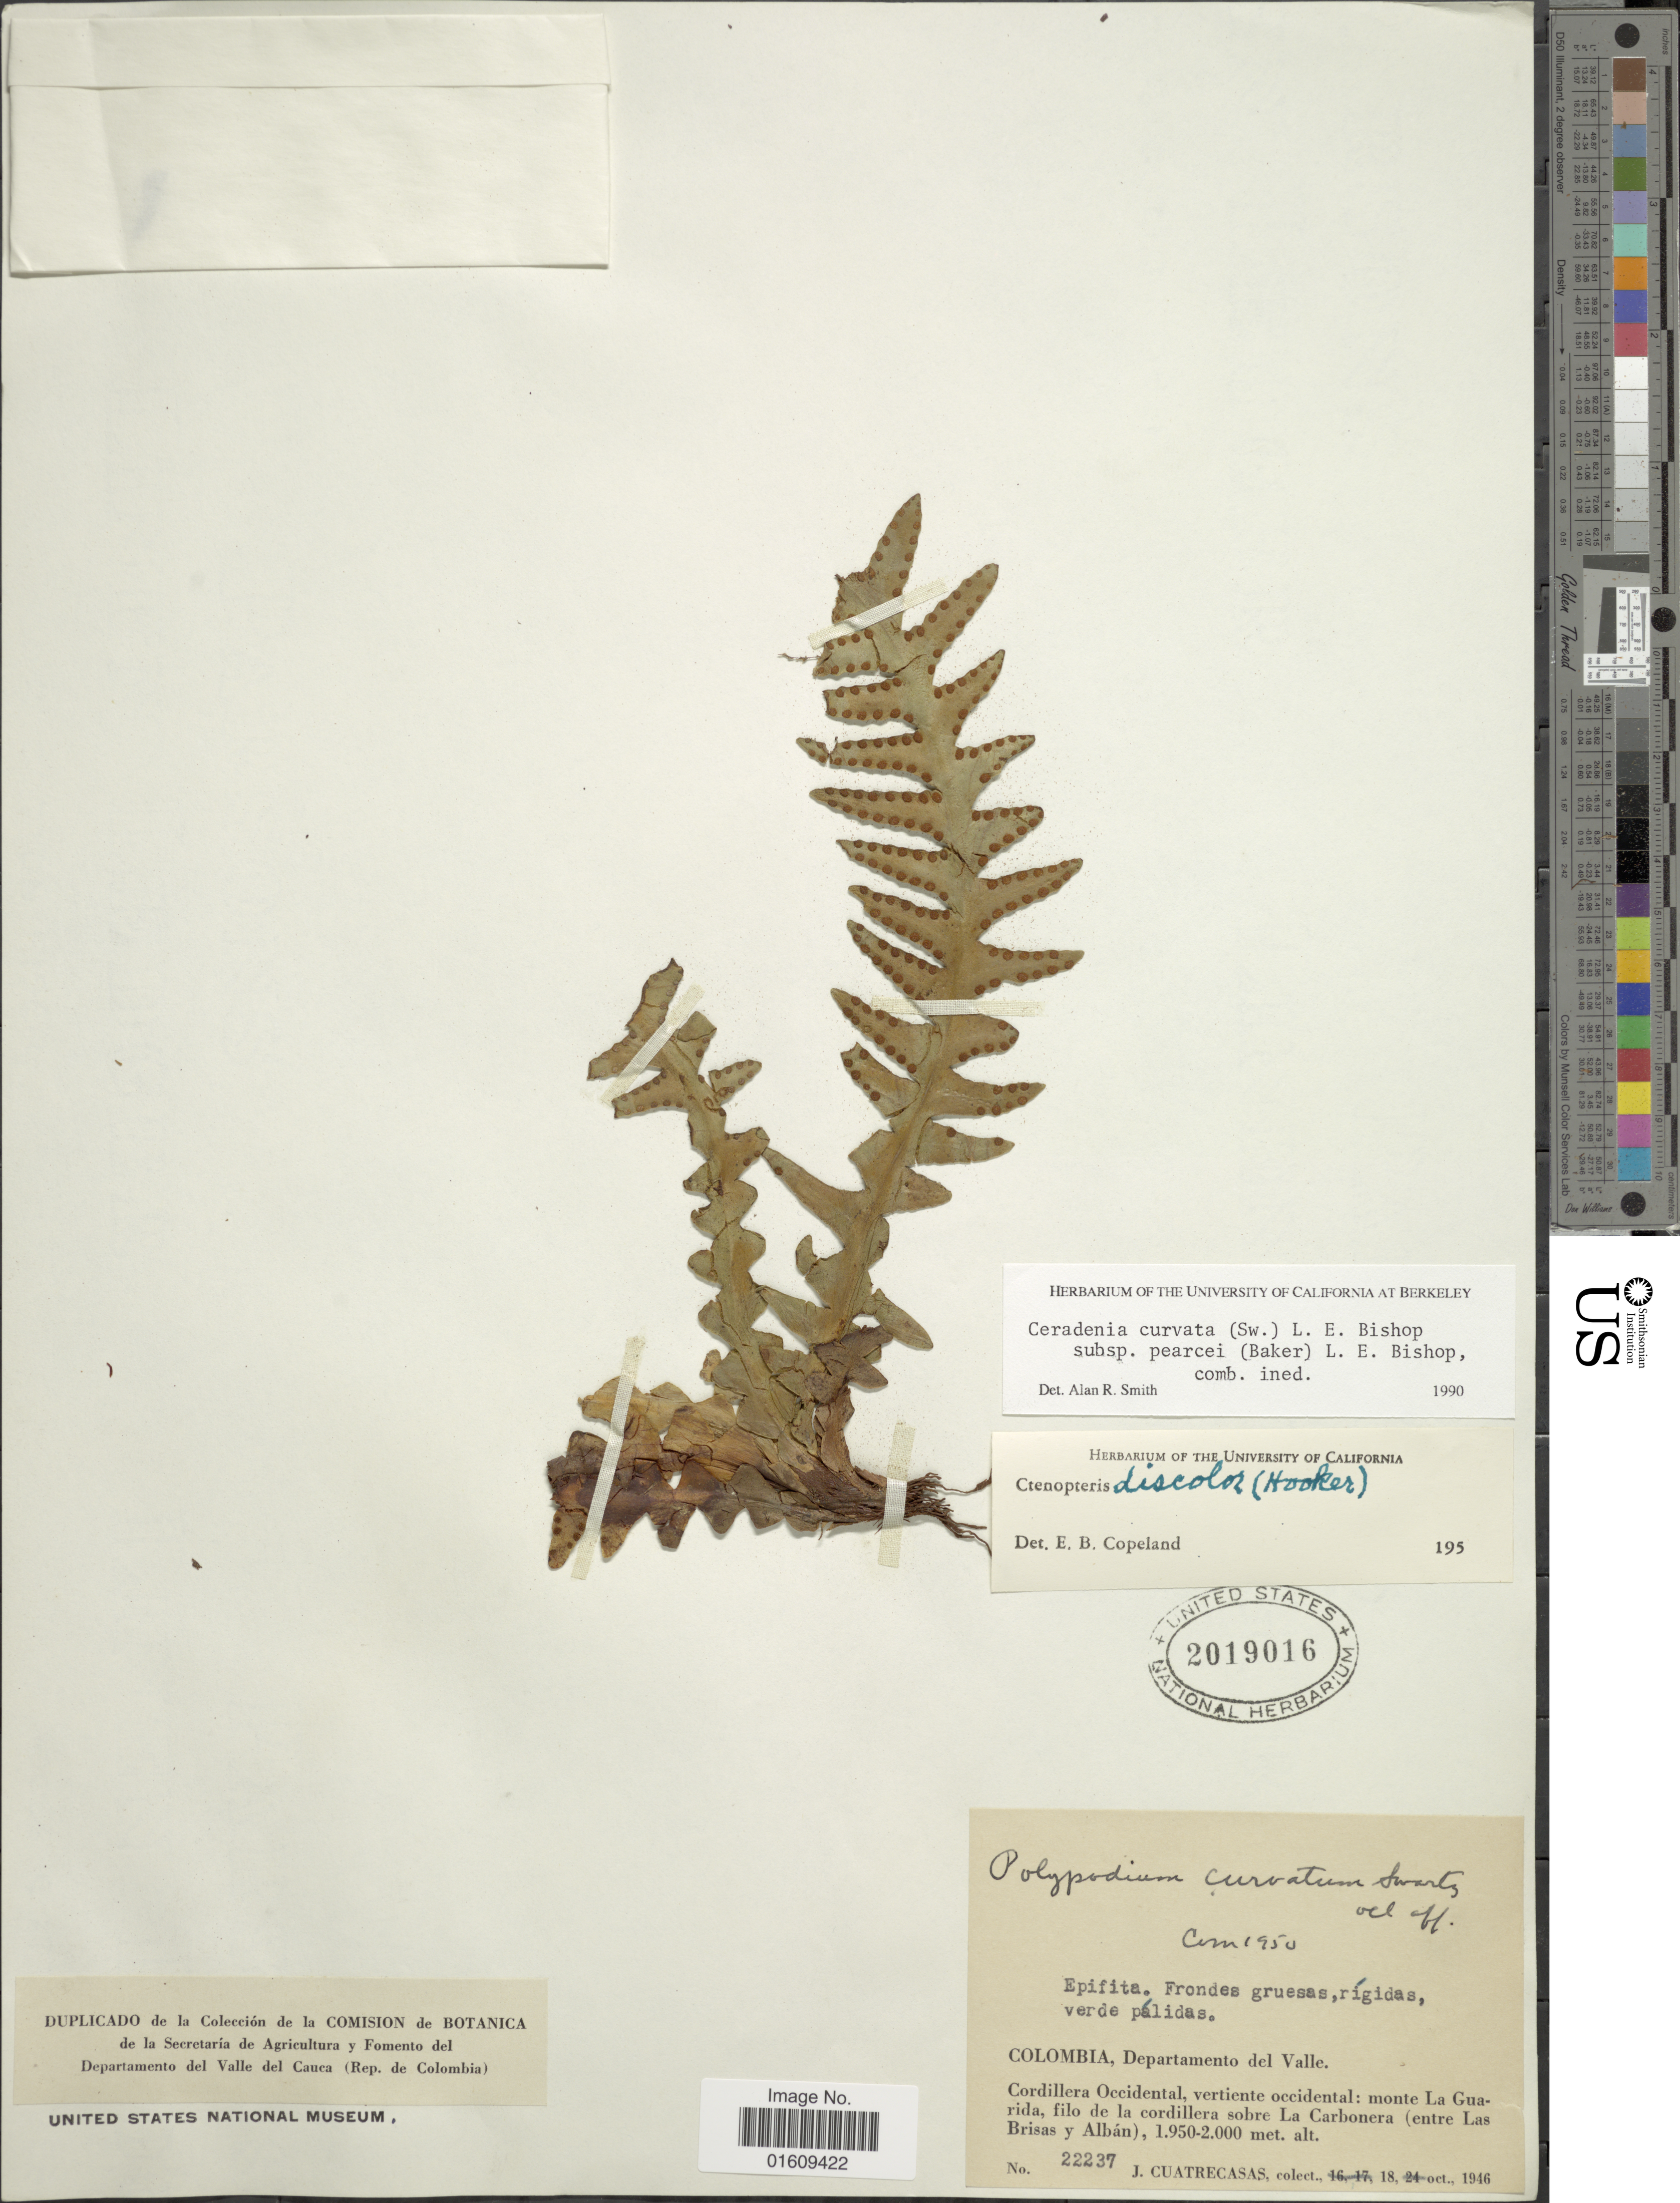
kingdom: Plantae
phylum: Tracheophyta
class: Polypodiopsida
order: Polypodiales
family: Polypodiaceae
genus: Ceradenia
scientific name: Ceradenia curvata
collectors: J. Cuatrecasas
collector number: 22237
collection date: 1946-10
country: Colombia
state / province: Valle del Cauca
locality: Colombia, Departamento del Valle, Cordillera Occidental, vertiente occidental: monte La Guarida, filo de la cordillera sobre La Carbonera (entre Las Brisas y Albán).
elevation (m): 1950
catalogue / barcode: US 2019016